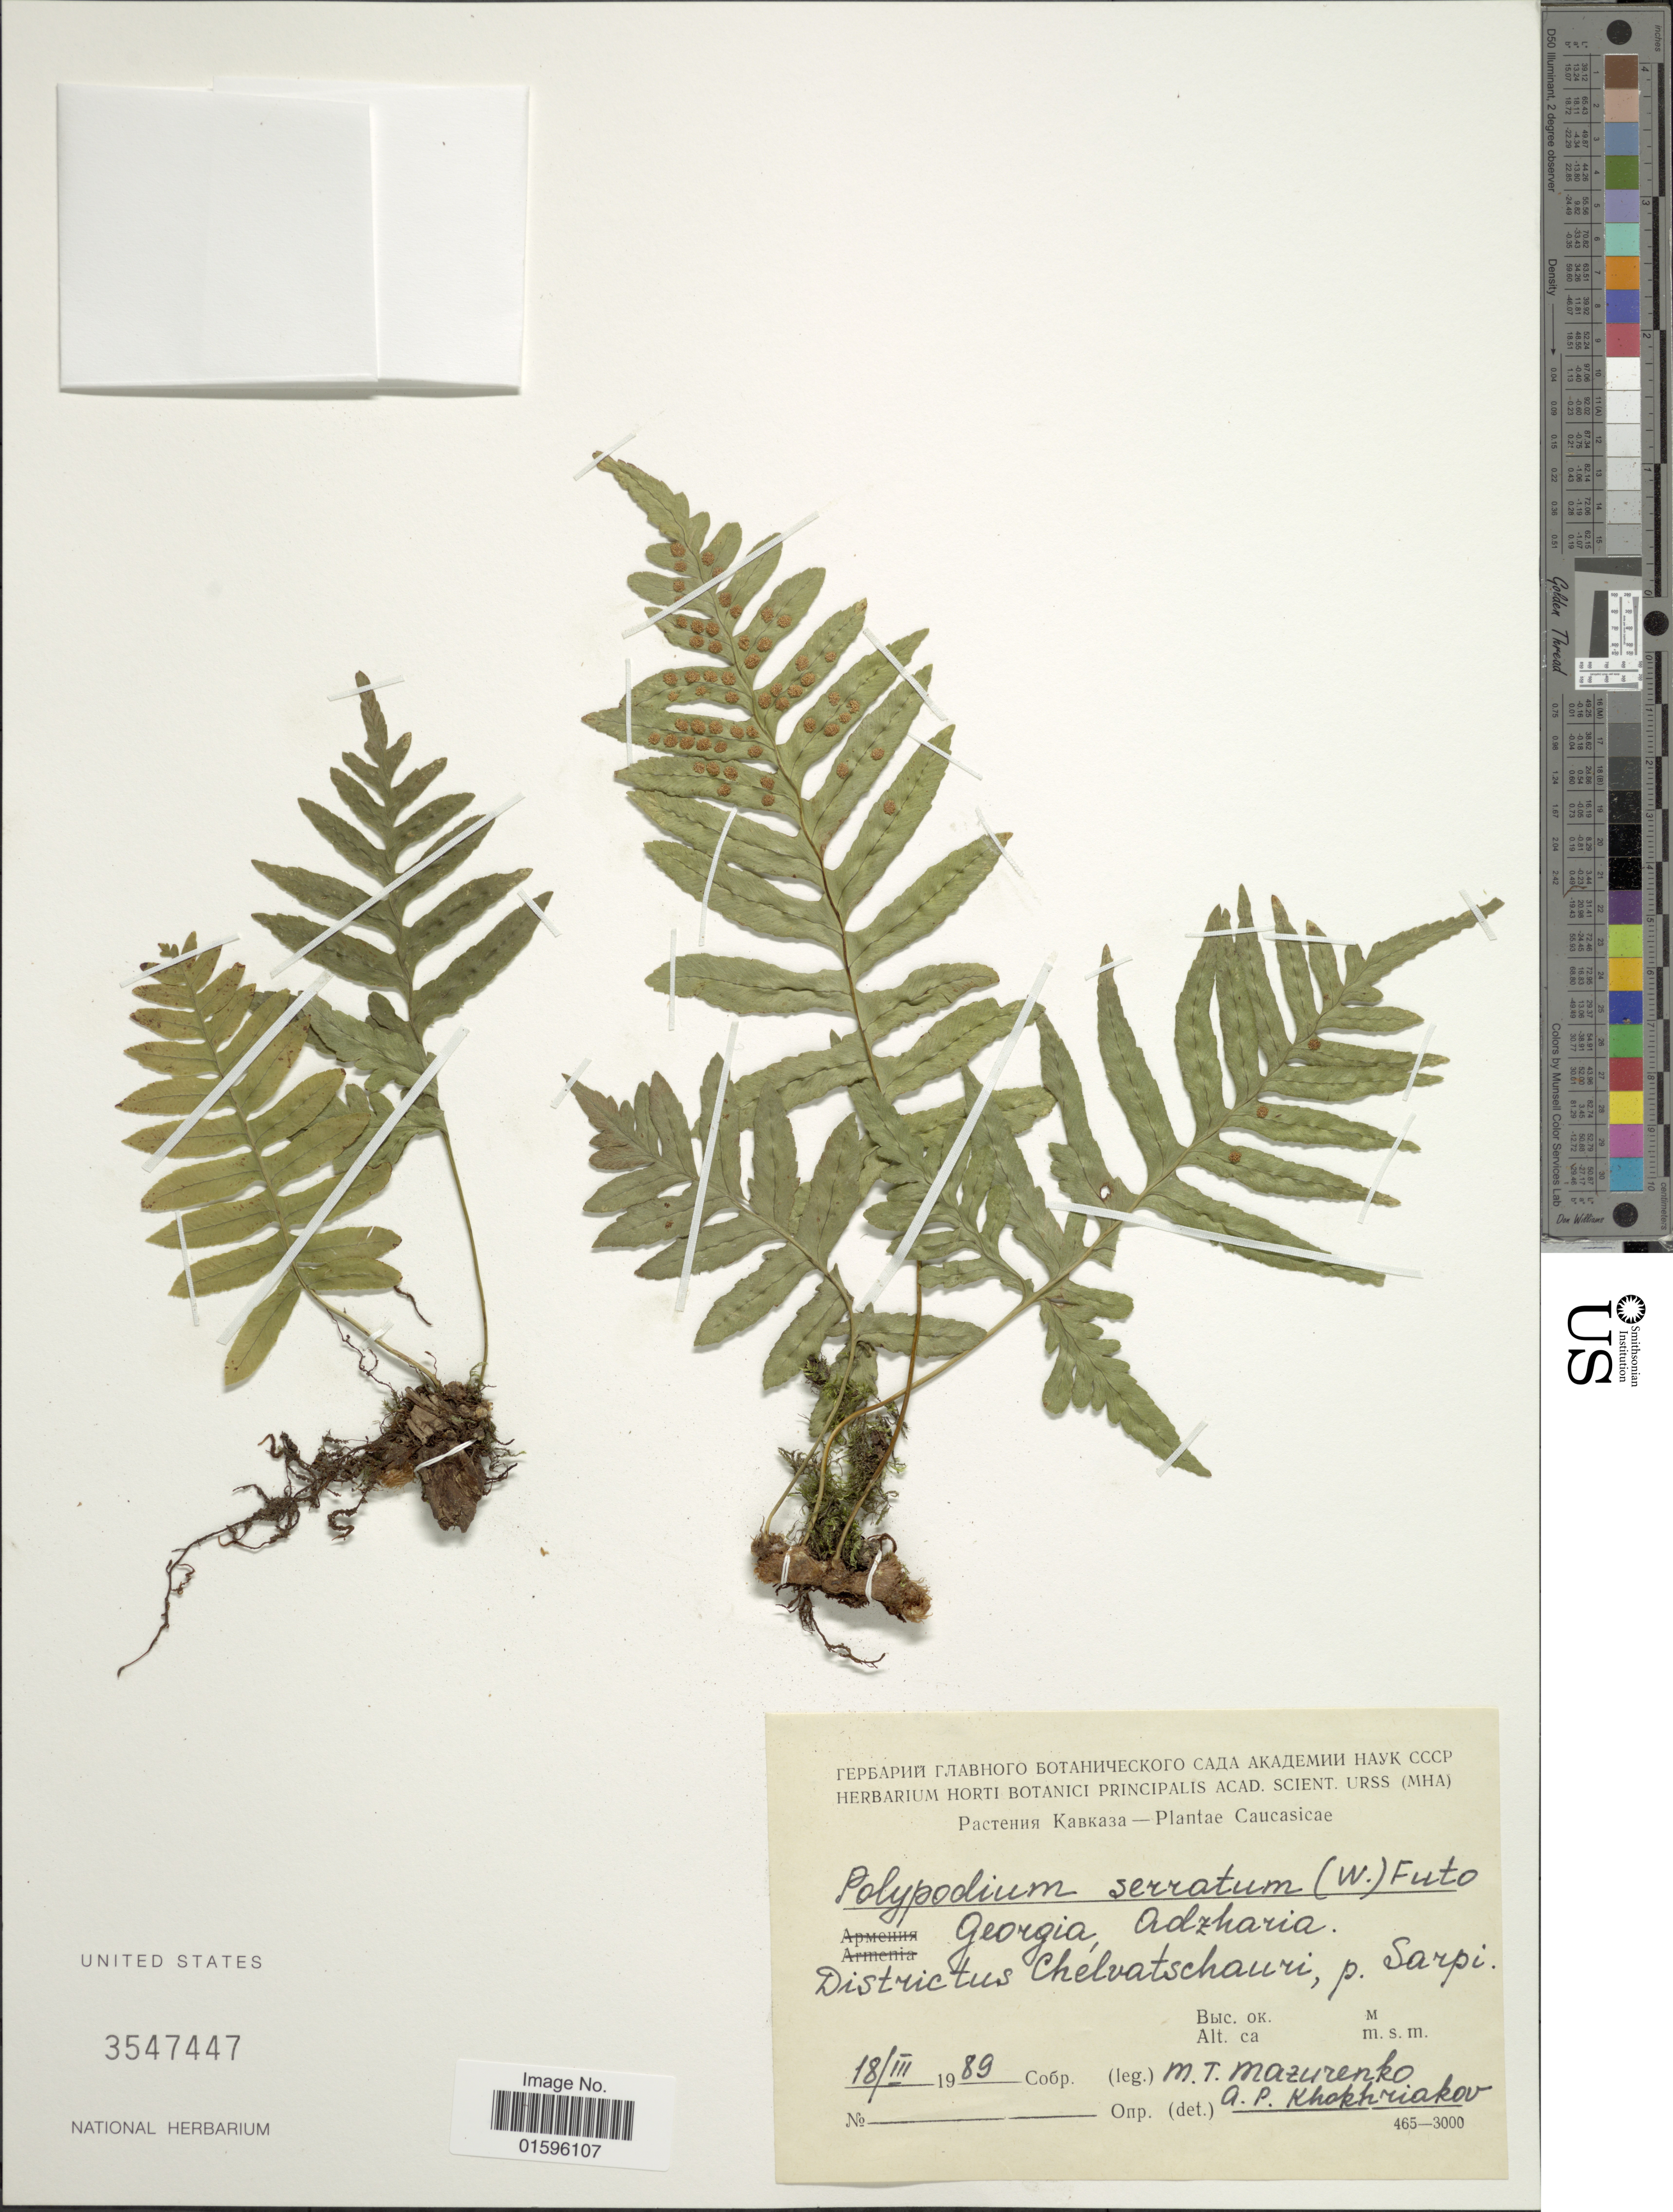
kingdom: Plantae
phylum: Tracheophyta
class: Polypodiopsida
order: Polypodiales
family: Polypodiaceae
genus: Polypodium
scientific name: Polypodium serratum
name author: Willd.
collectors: M. Mazurenko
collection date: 1898-03-18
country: Georgia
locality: Caucasicae, Districtus Chelvatschauri, p. Sarpi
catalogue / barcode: US 3547447